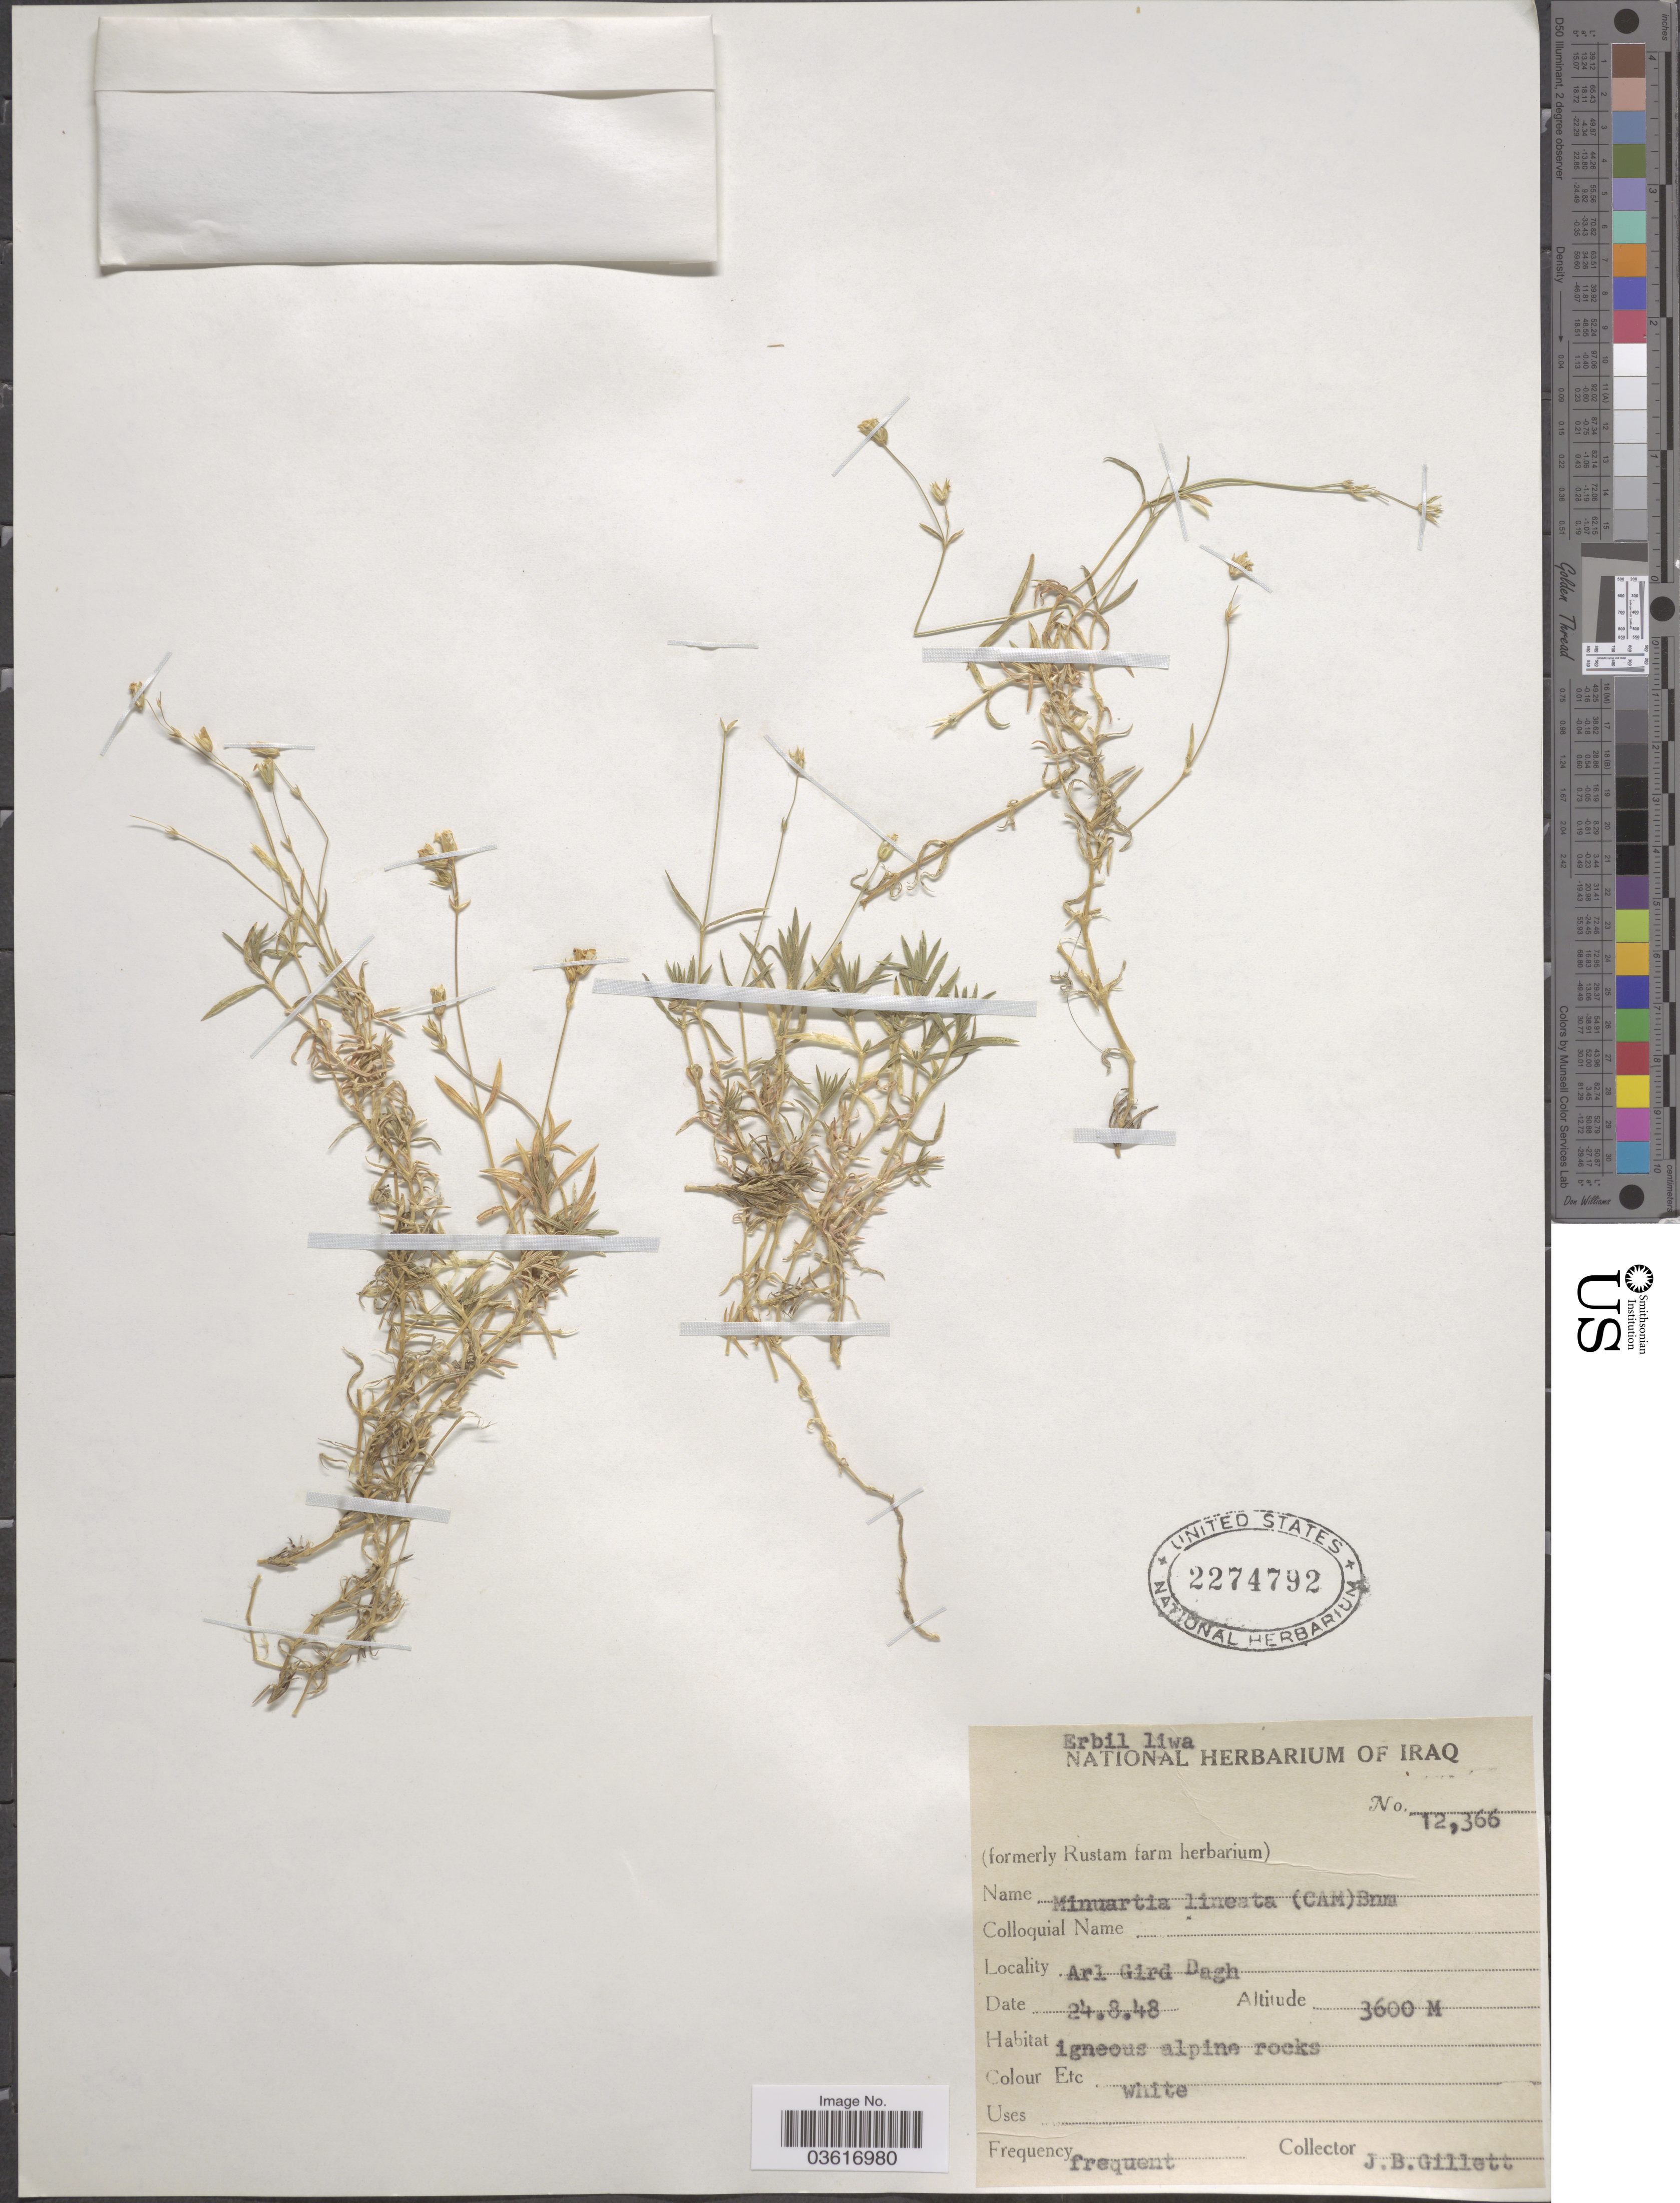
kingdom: Plantae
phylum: Tracheophyta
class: Magnoliopsida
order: Caryophyllales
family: Caryophyllaceae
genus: Minuartia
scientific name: Minuartia lineata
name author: Bornm.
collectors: J. B. Gillett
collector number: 12366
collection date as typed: Transcribed d/m/y: 24/8/48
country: Iraq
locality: Arl Gird Dagh. Erbil liwa.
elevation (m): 3600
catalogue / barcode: US 2274792